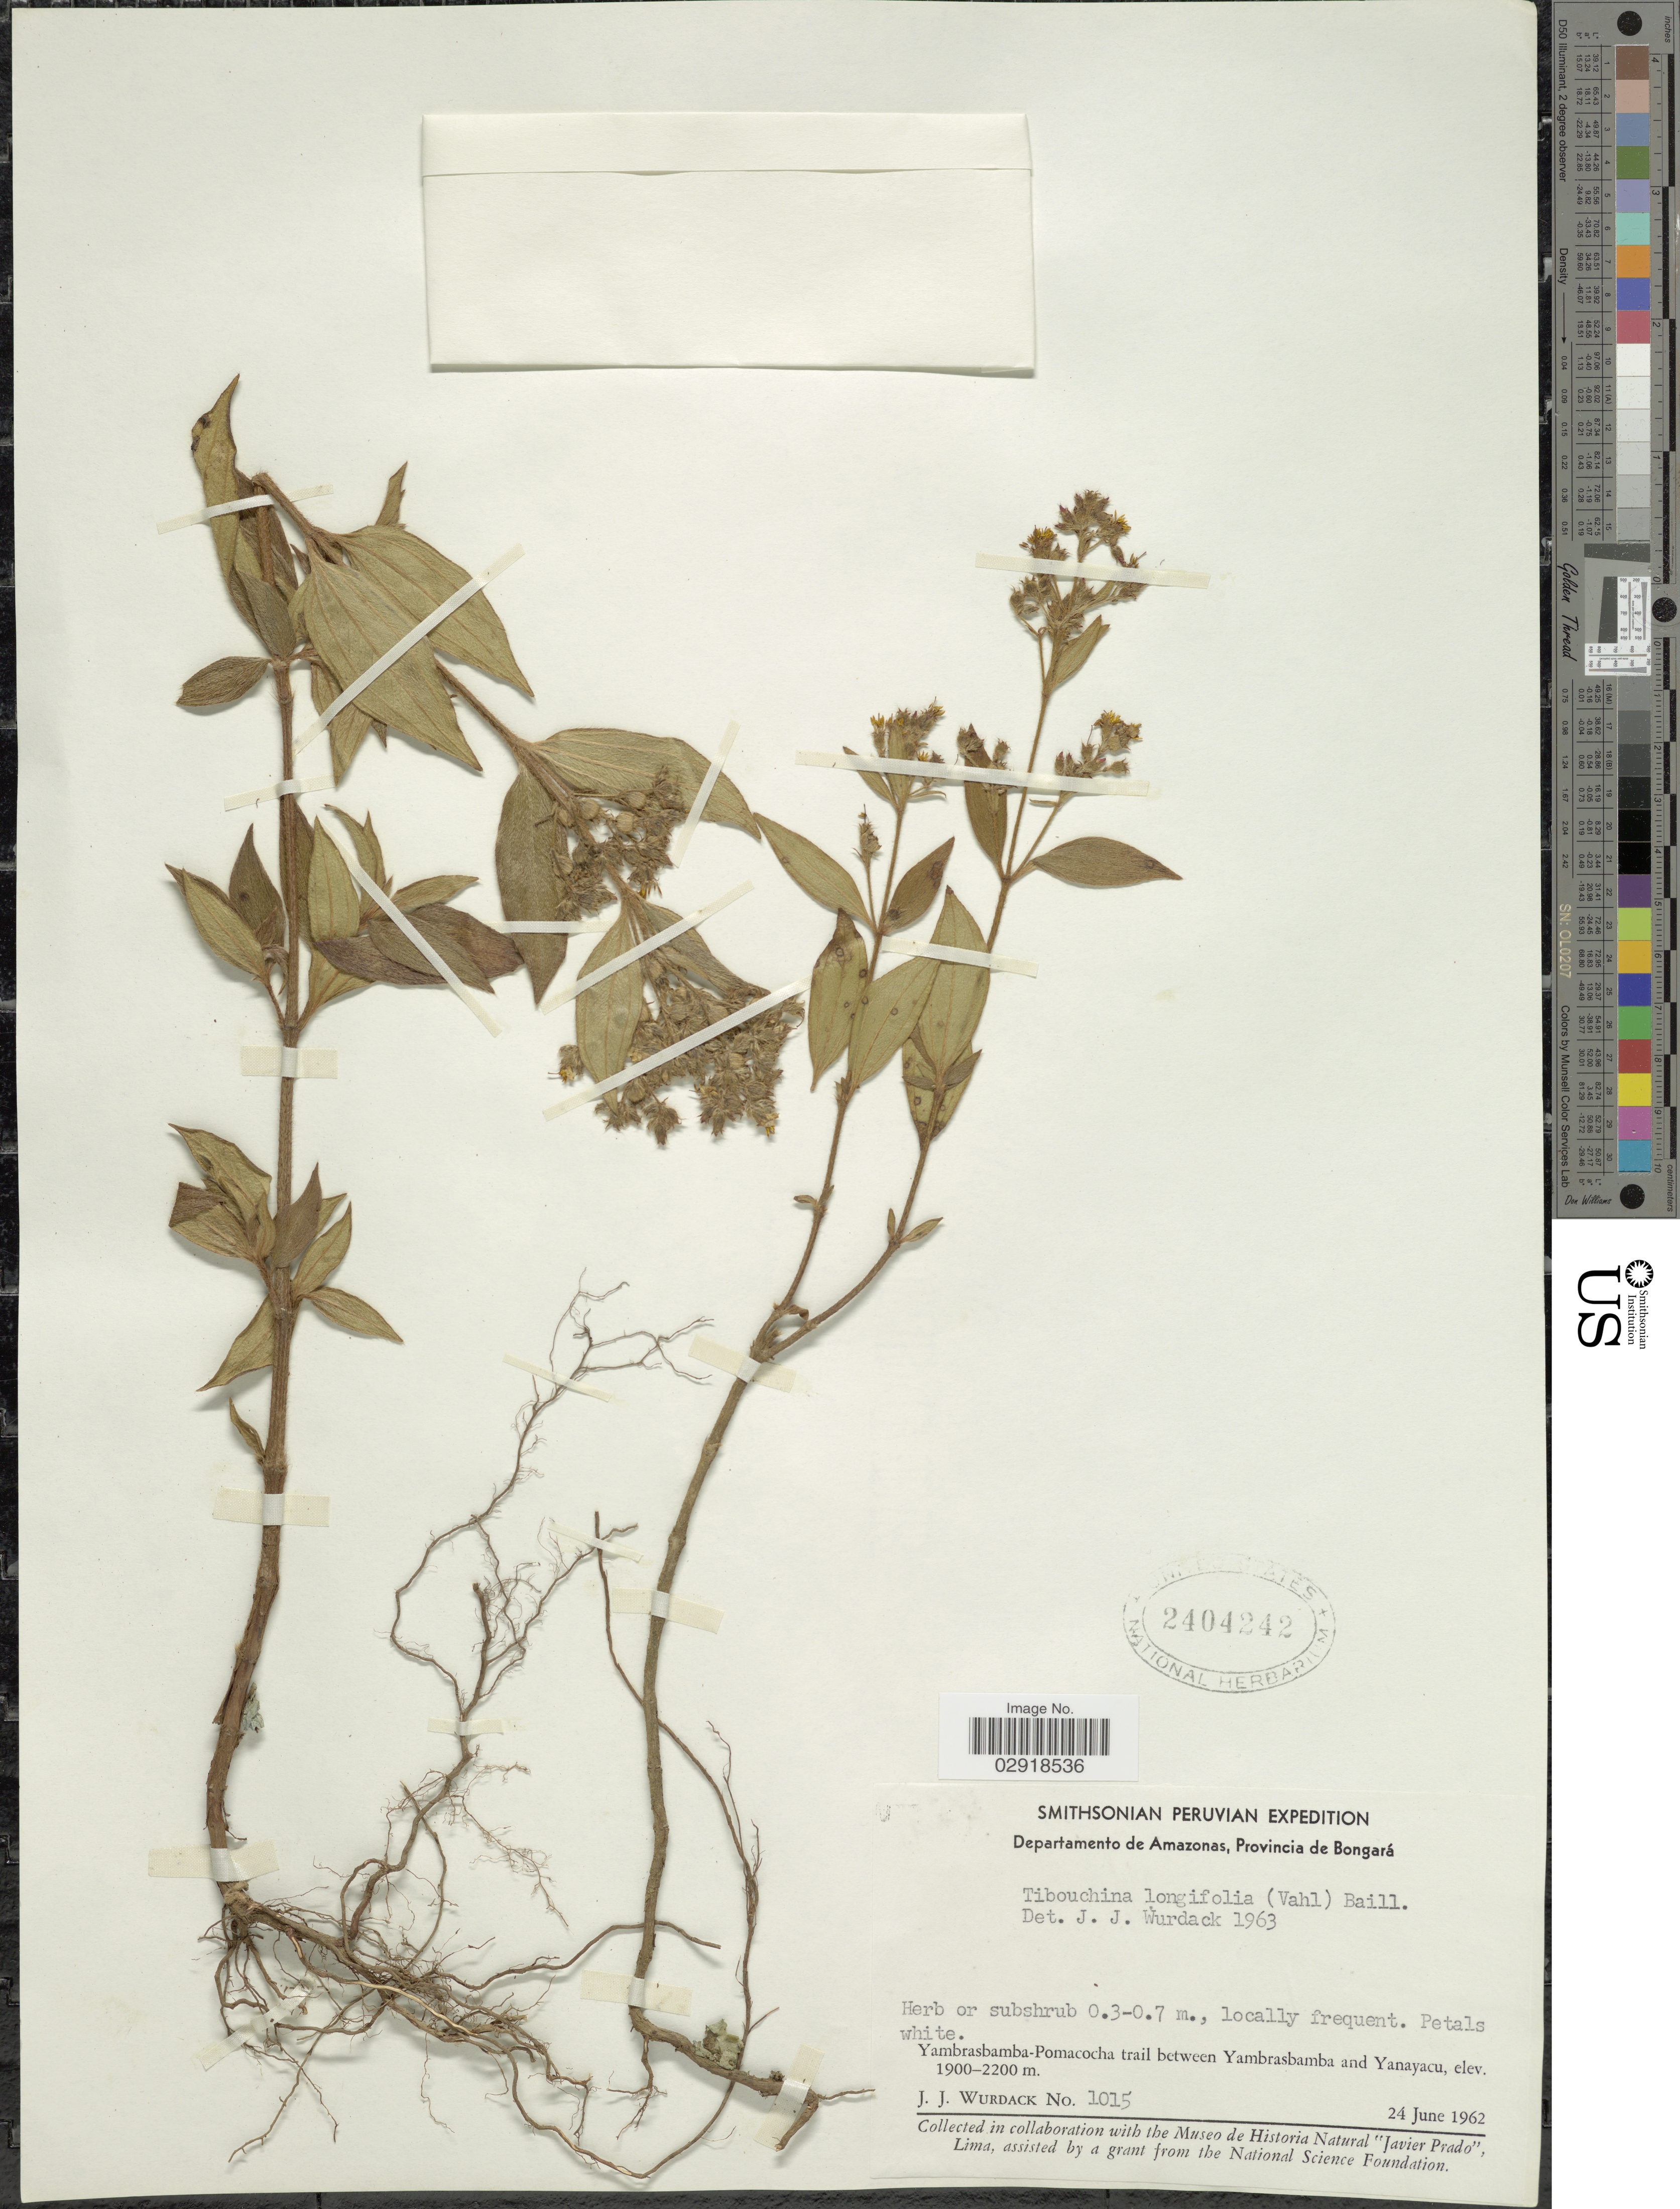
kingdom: Plantae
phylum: Tracheophyta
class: Magnoliopsida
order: Myrtales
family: Melastomataceae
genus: Chaetogastra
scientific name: Chaetogastra longifolia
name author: (Vahl) DC.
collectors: J. J. Wurdack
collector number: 1015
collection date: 1962-06-24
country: Peru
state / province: Amazonas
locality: Departamento de Amazonas, Provincia de Bongará. Yambrasbamba-Pomacocha trail between Yambrasbamba and Yanayacu.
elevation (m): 1900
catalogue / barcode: US 2404242